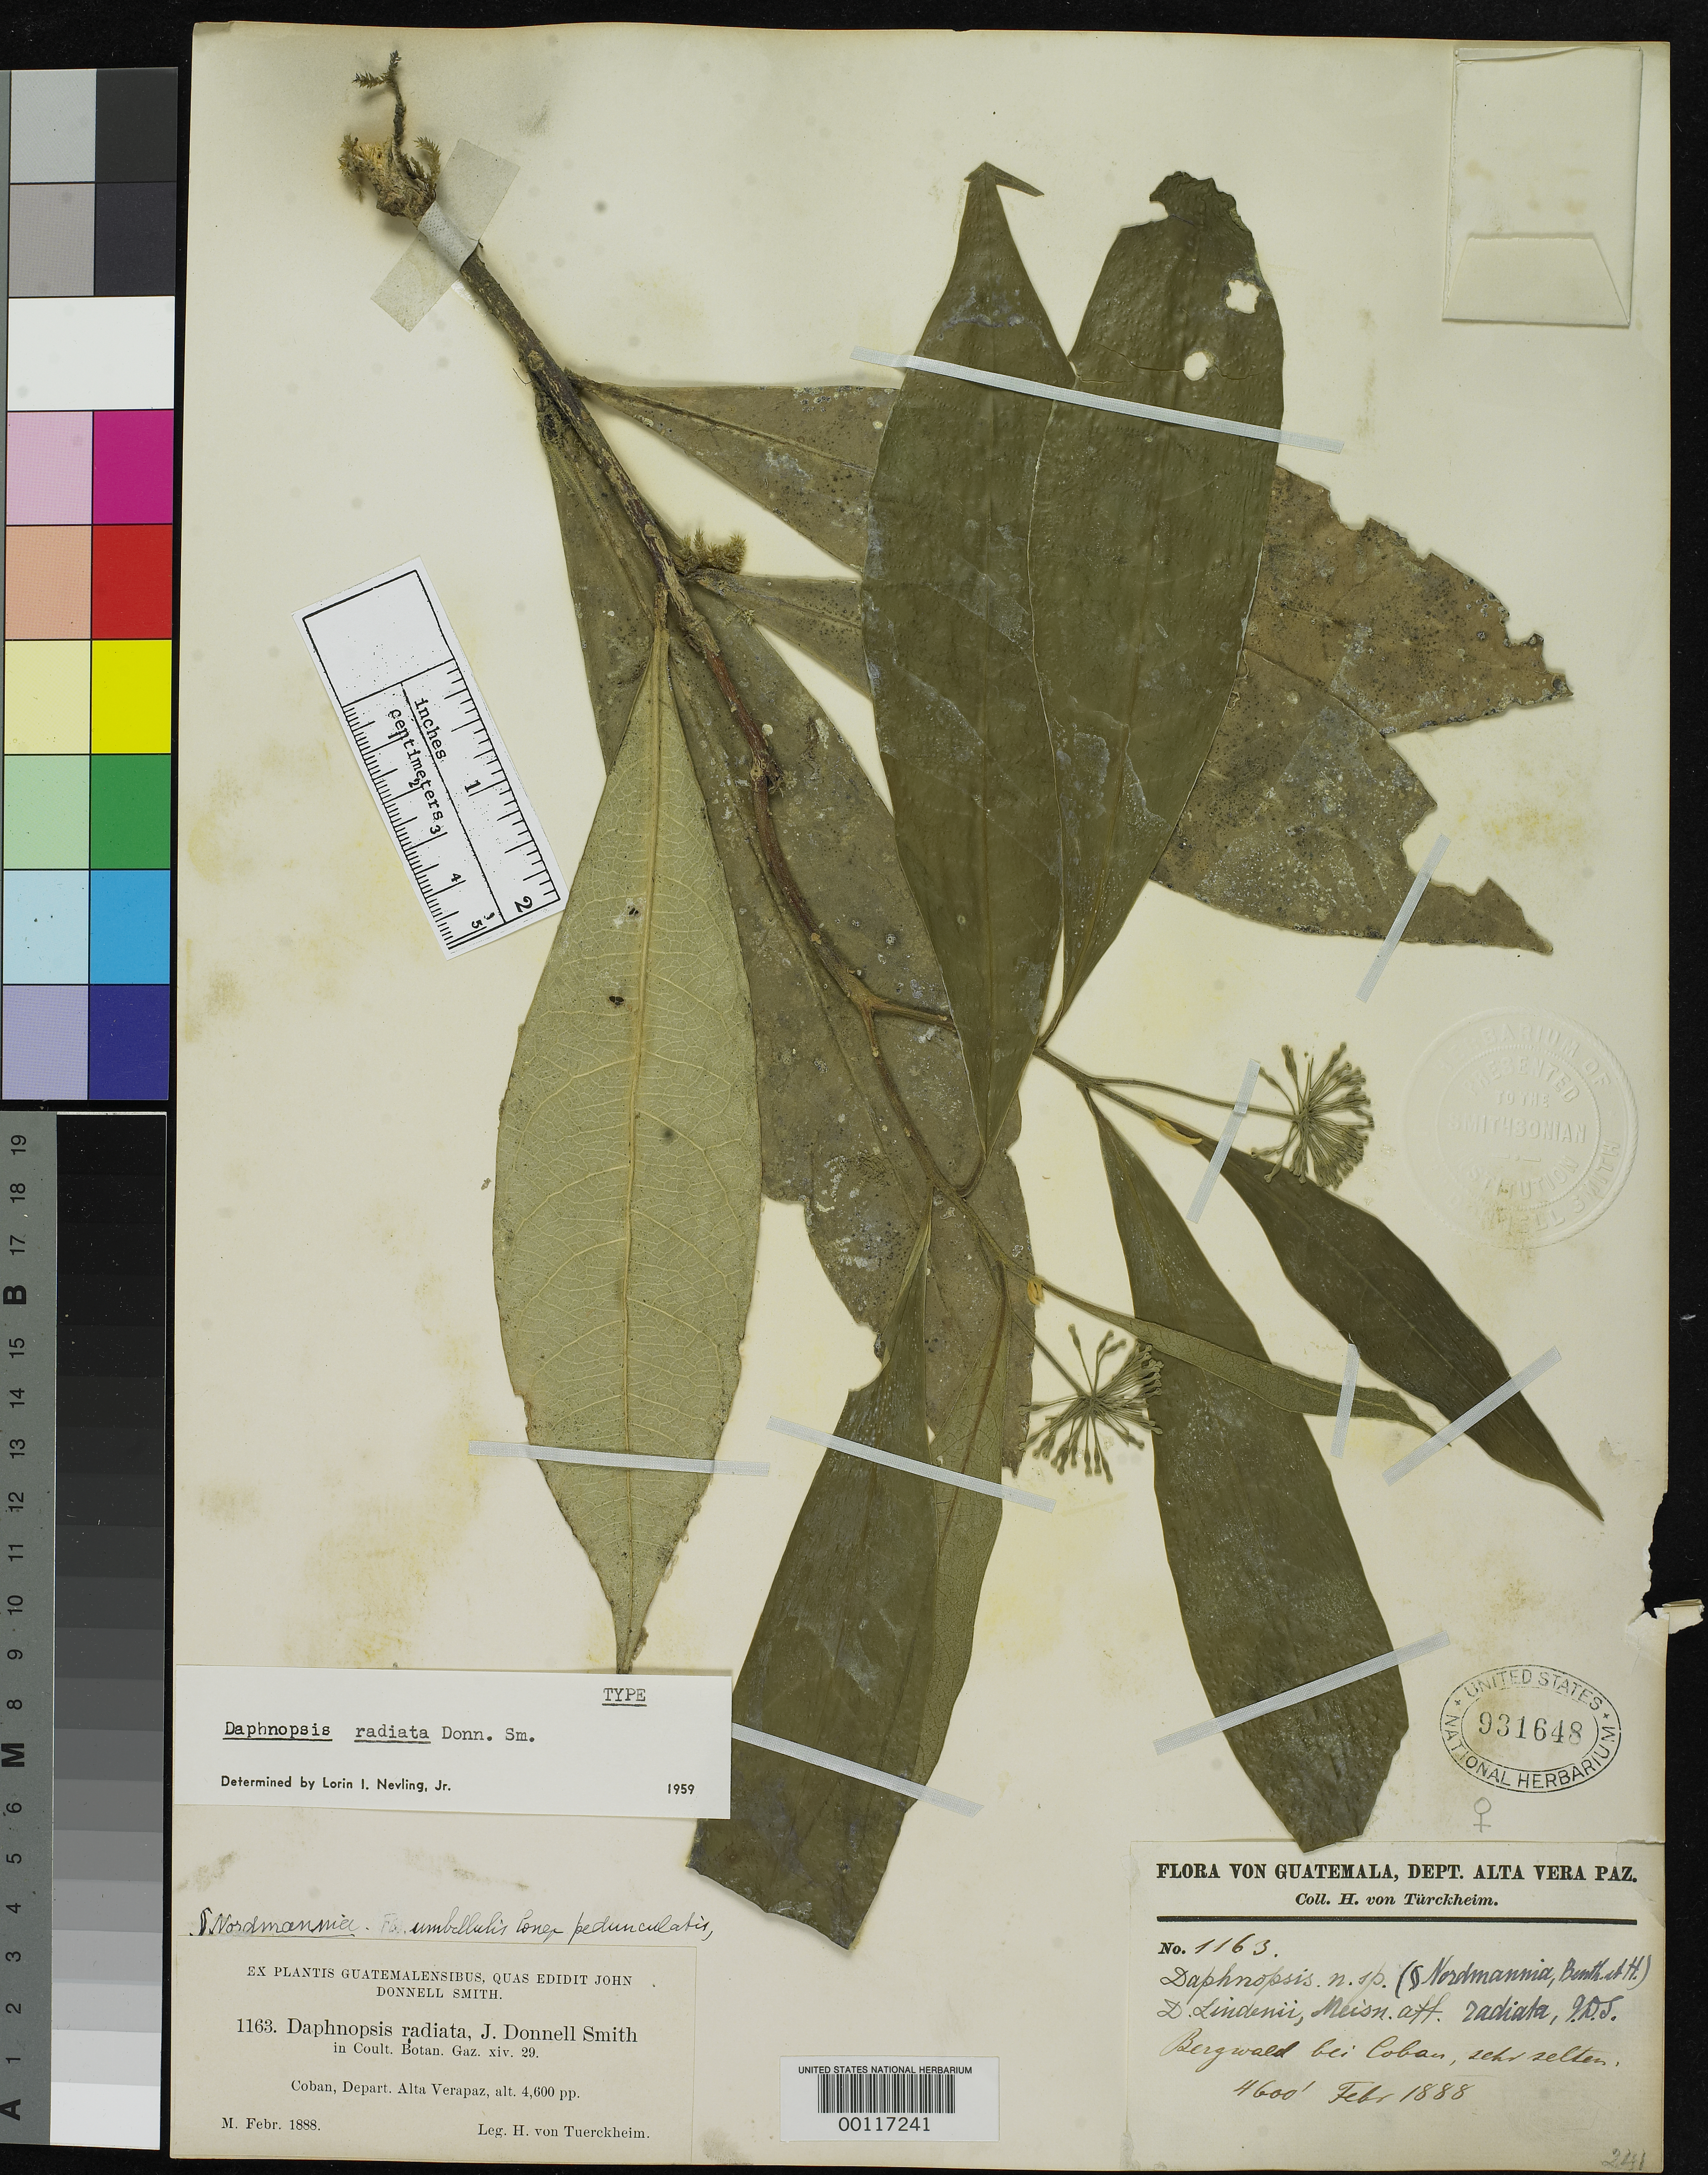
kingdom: Plantae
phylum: Tracheophyta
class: Magnoliopsida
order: Malvales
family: Thymelaeaceae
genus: Daphnopsis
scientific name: Daphnopsis radiata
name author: Donn. Sm.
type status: Holotype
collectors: H. von Türckheim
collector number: J.D.S. 1163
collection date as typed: Feb 1888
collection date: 1888-02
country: Guatemala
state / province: Alta Verapaz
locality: Cobán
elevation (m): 1402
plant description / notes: Specimen ex John Donnell Smith herbarium, and presumably the holotype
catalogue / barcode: US 931648